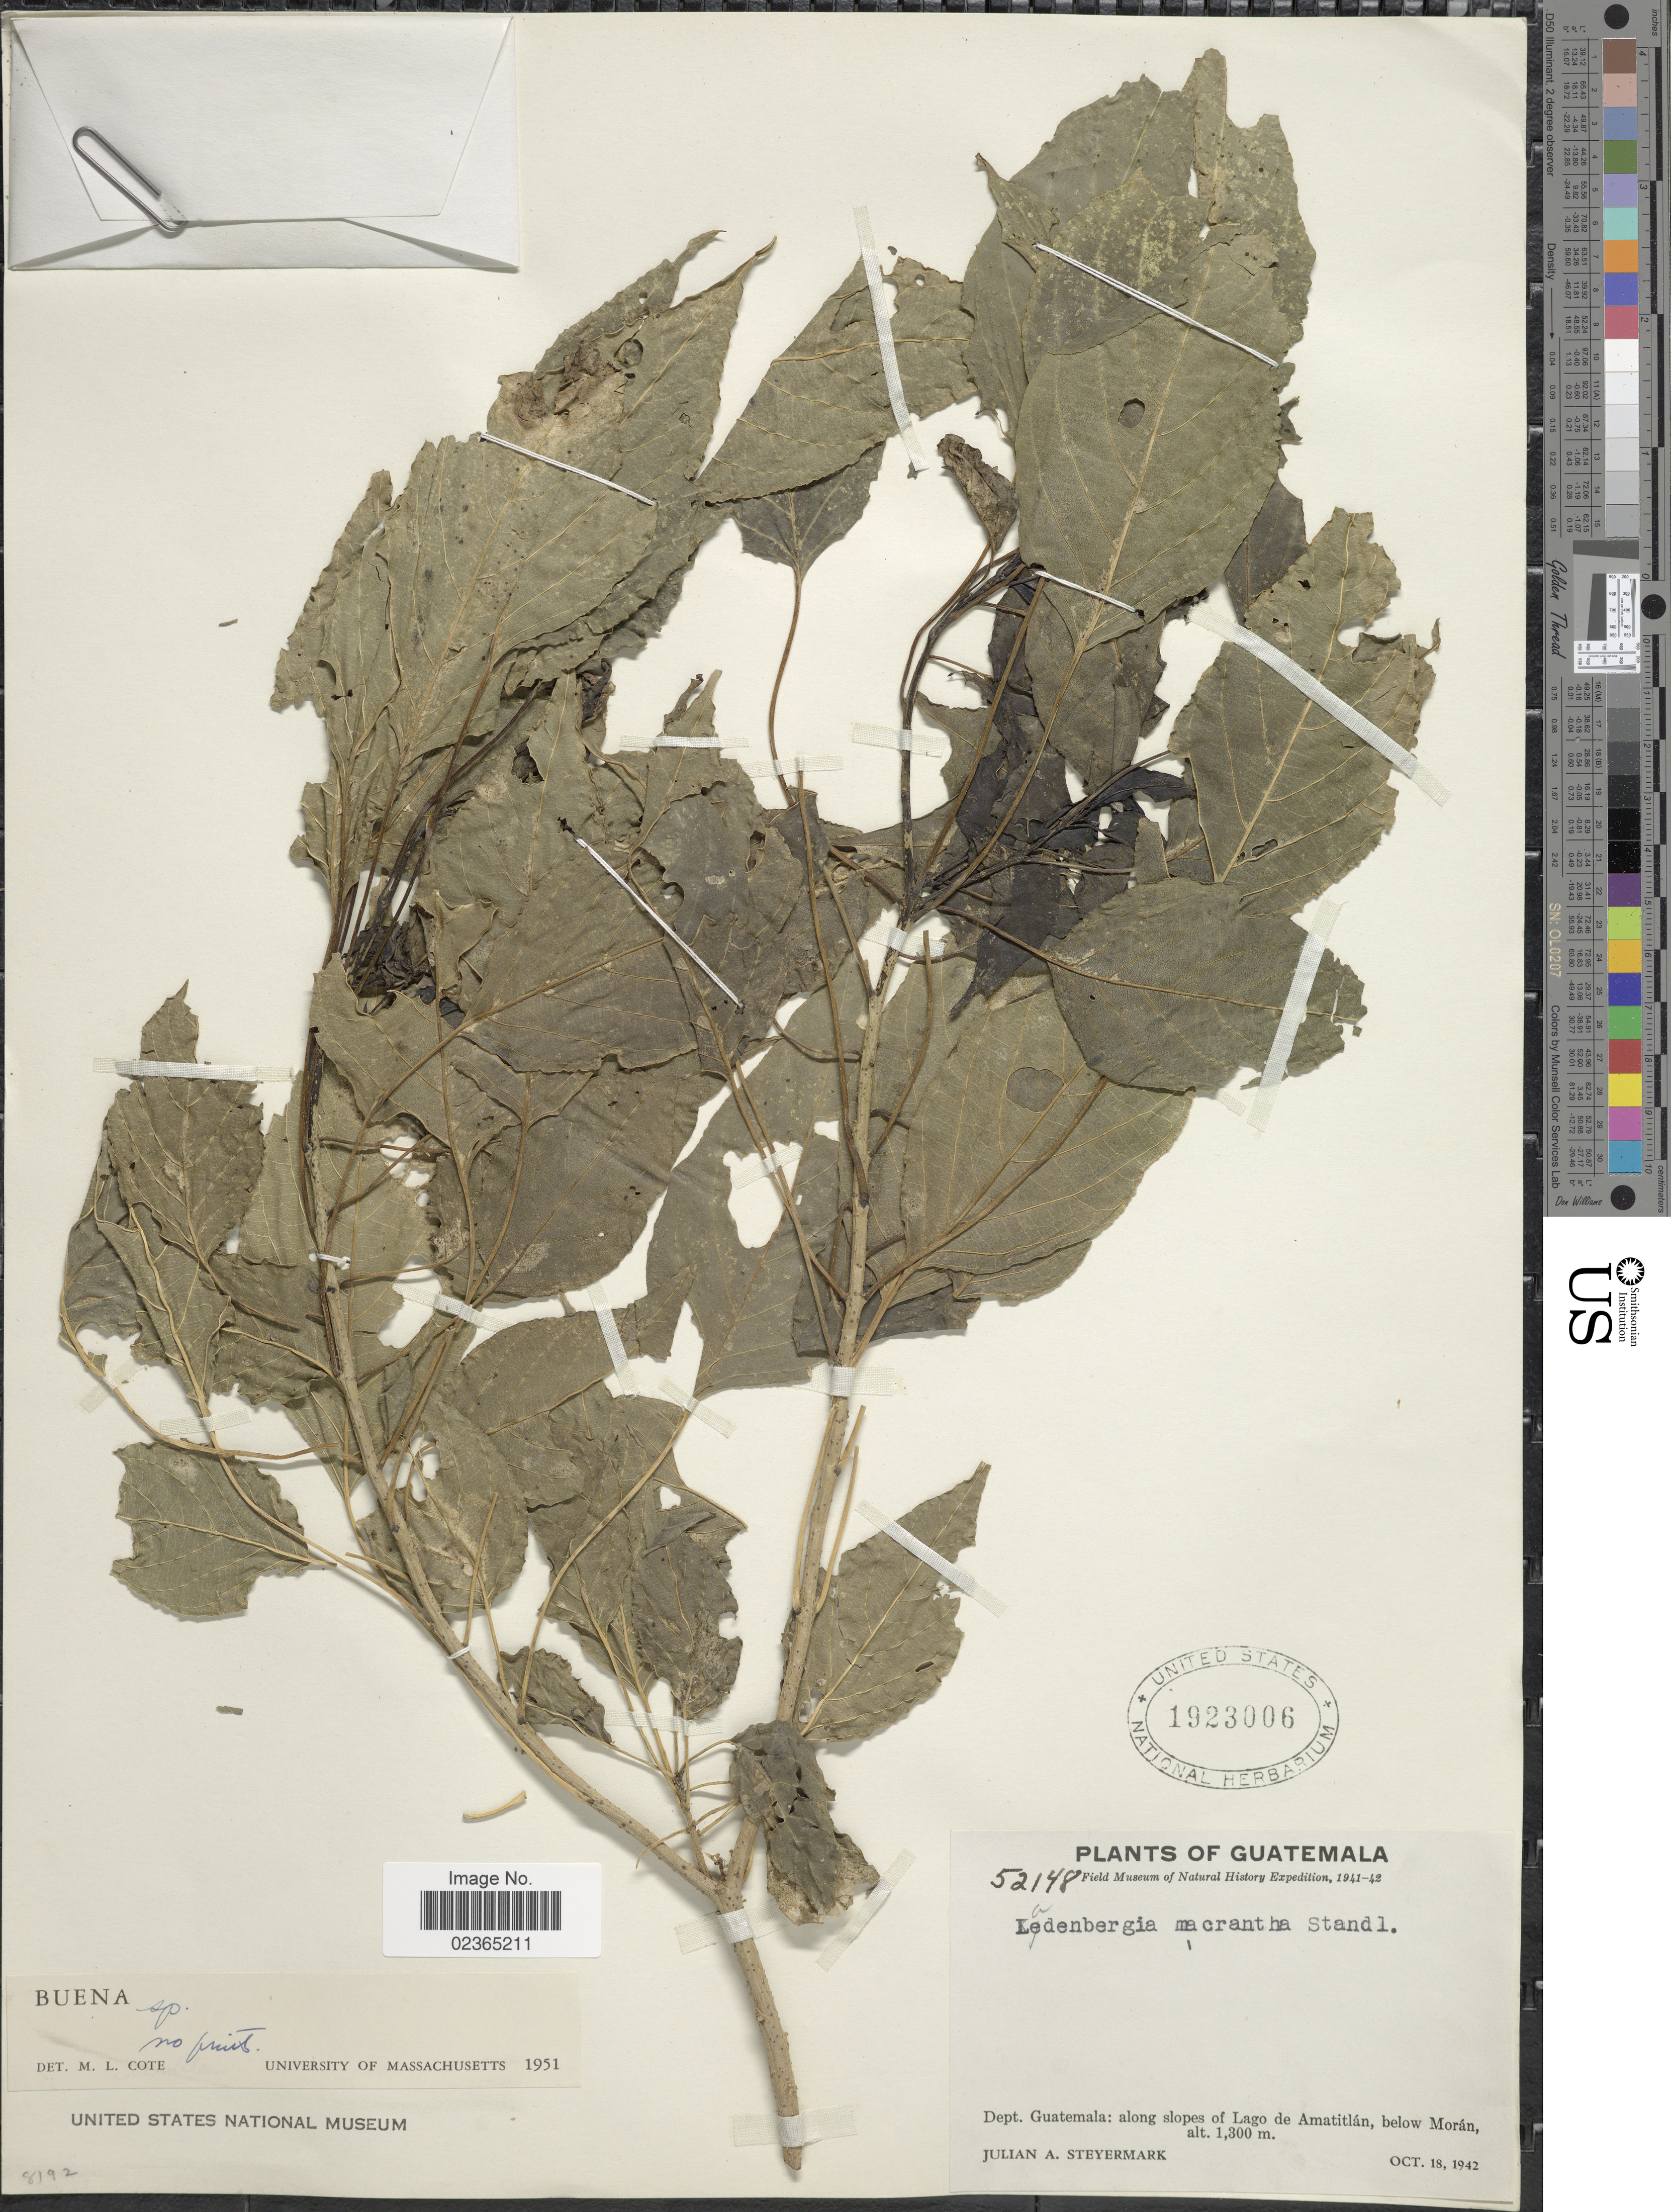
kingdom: Plantae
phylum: Tracheophyta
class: Magnoliopsida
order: Gentianales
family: Rubiaceae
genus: Ladenbergia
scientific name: Ladenbergia macrantha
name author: Standl.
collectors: J. Steyermark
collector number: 52148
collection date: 1942-10-18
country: Guatemala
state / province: Guatemala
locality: Along slopes of Lago de Amatitlan, below Moran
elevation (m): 1300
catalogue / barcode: US 1923006